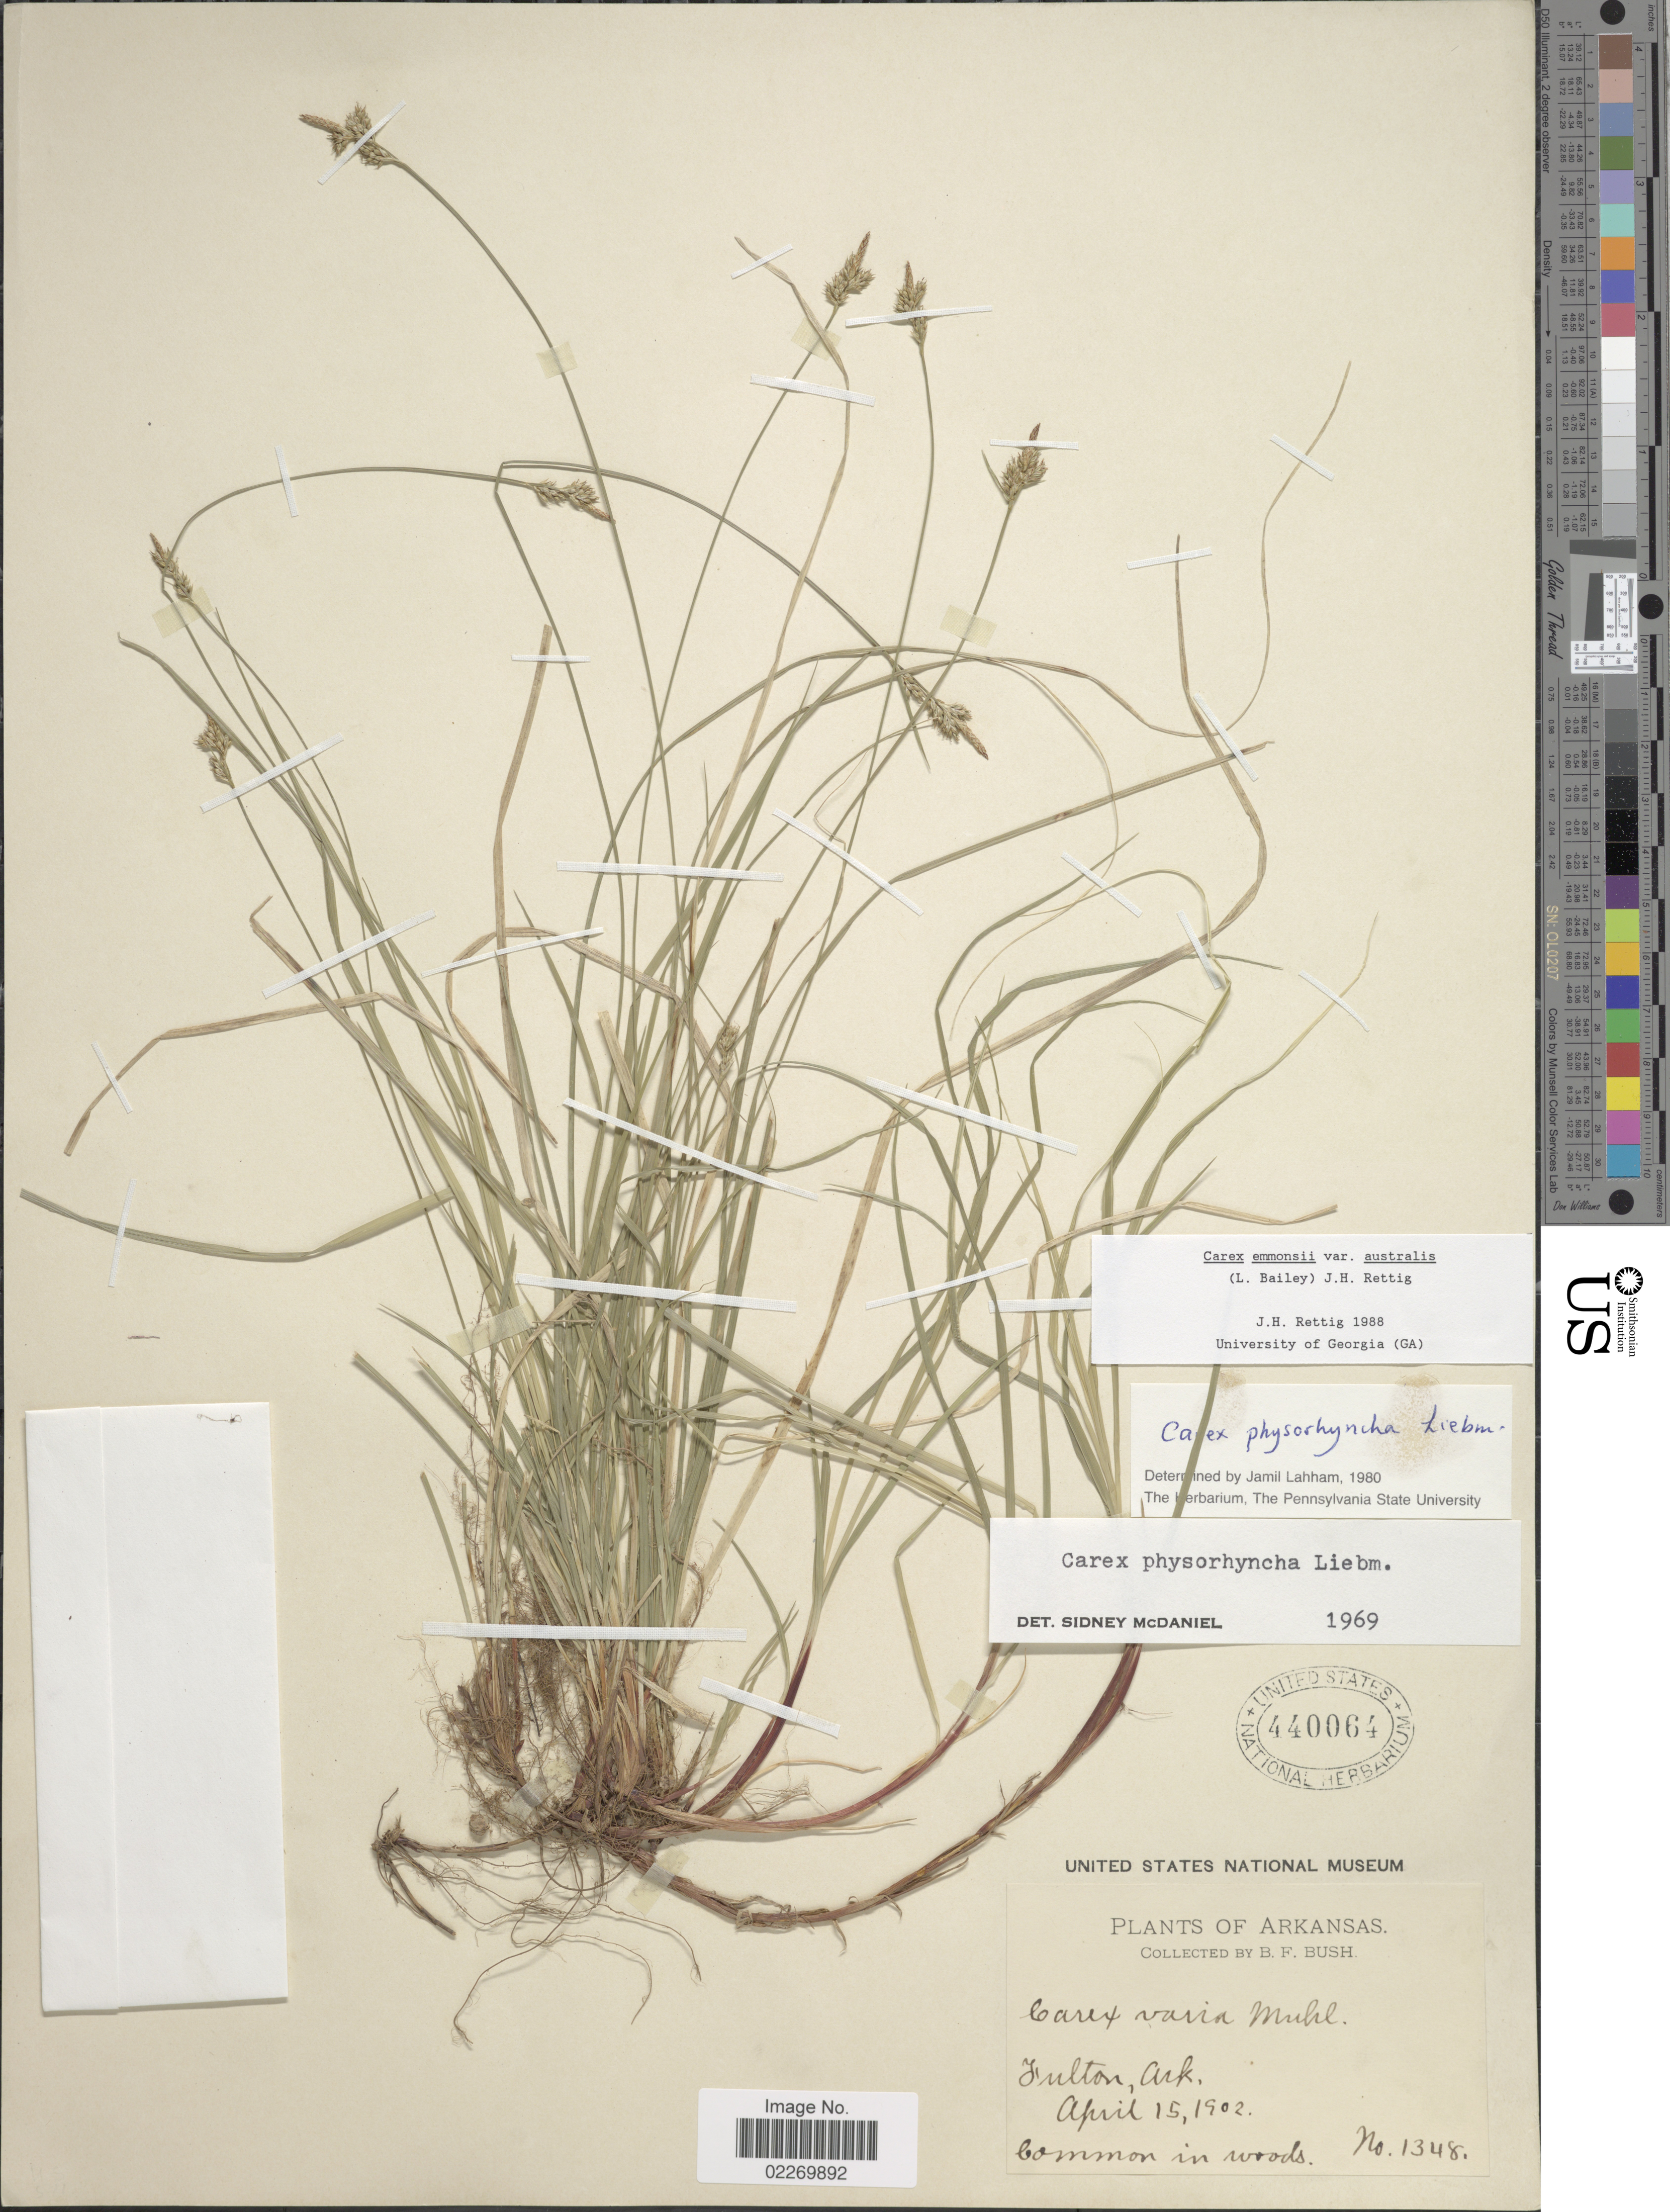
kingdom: Plantae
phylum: Tracheophyta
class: Liliopsida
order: Poales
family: Cyperaceae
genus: Carex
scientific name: Carex physorhyncha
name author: Liebm. ex Steud.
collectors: B. F. Bush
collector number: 1348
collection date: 1902-04-15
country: United States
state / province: Arkansas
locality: Fulton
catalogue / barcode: US 440064